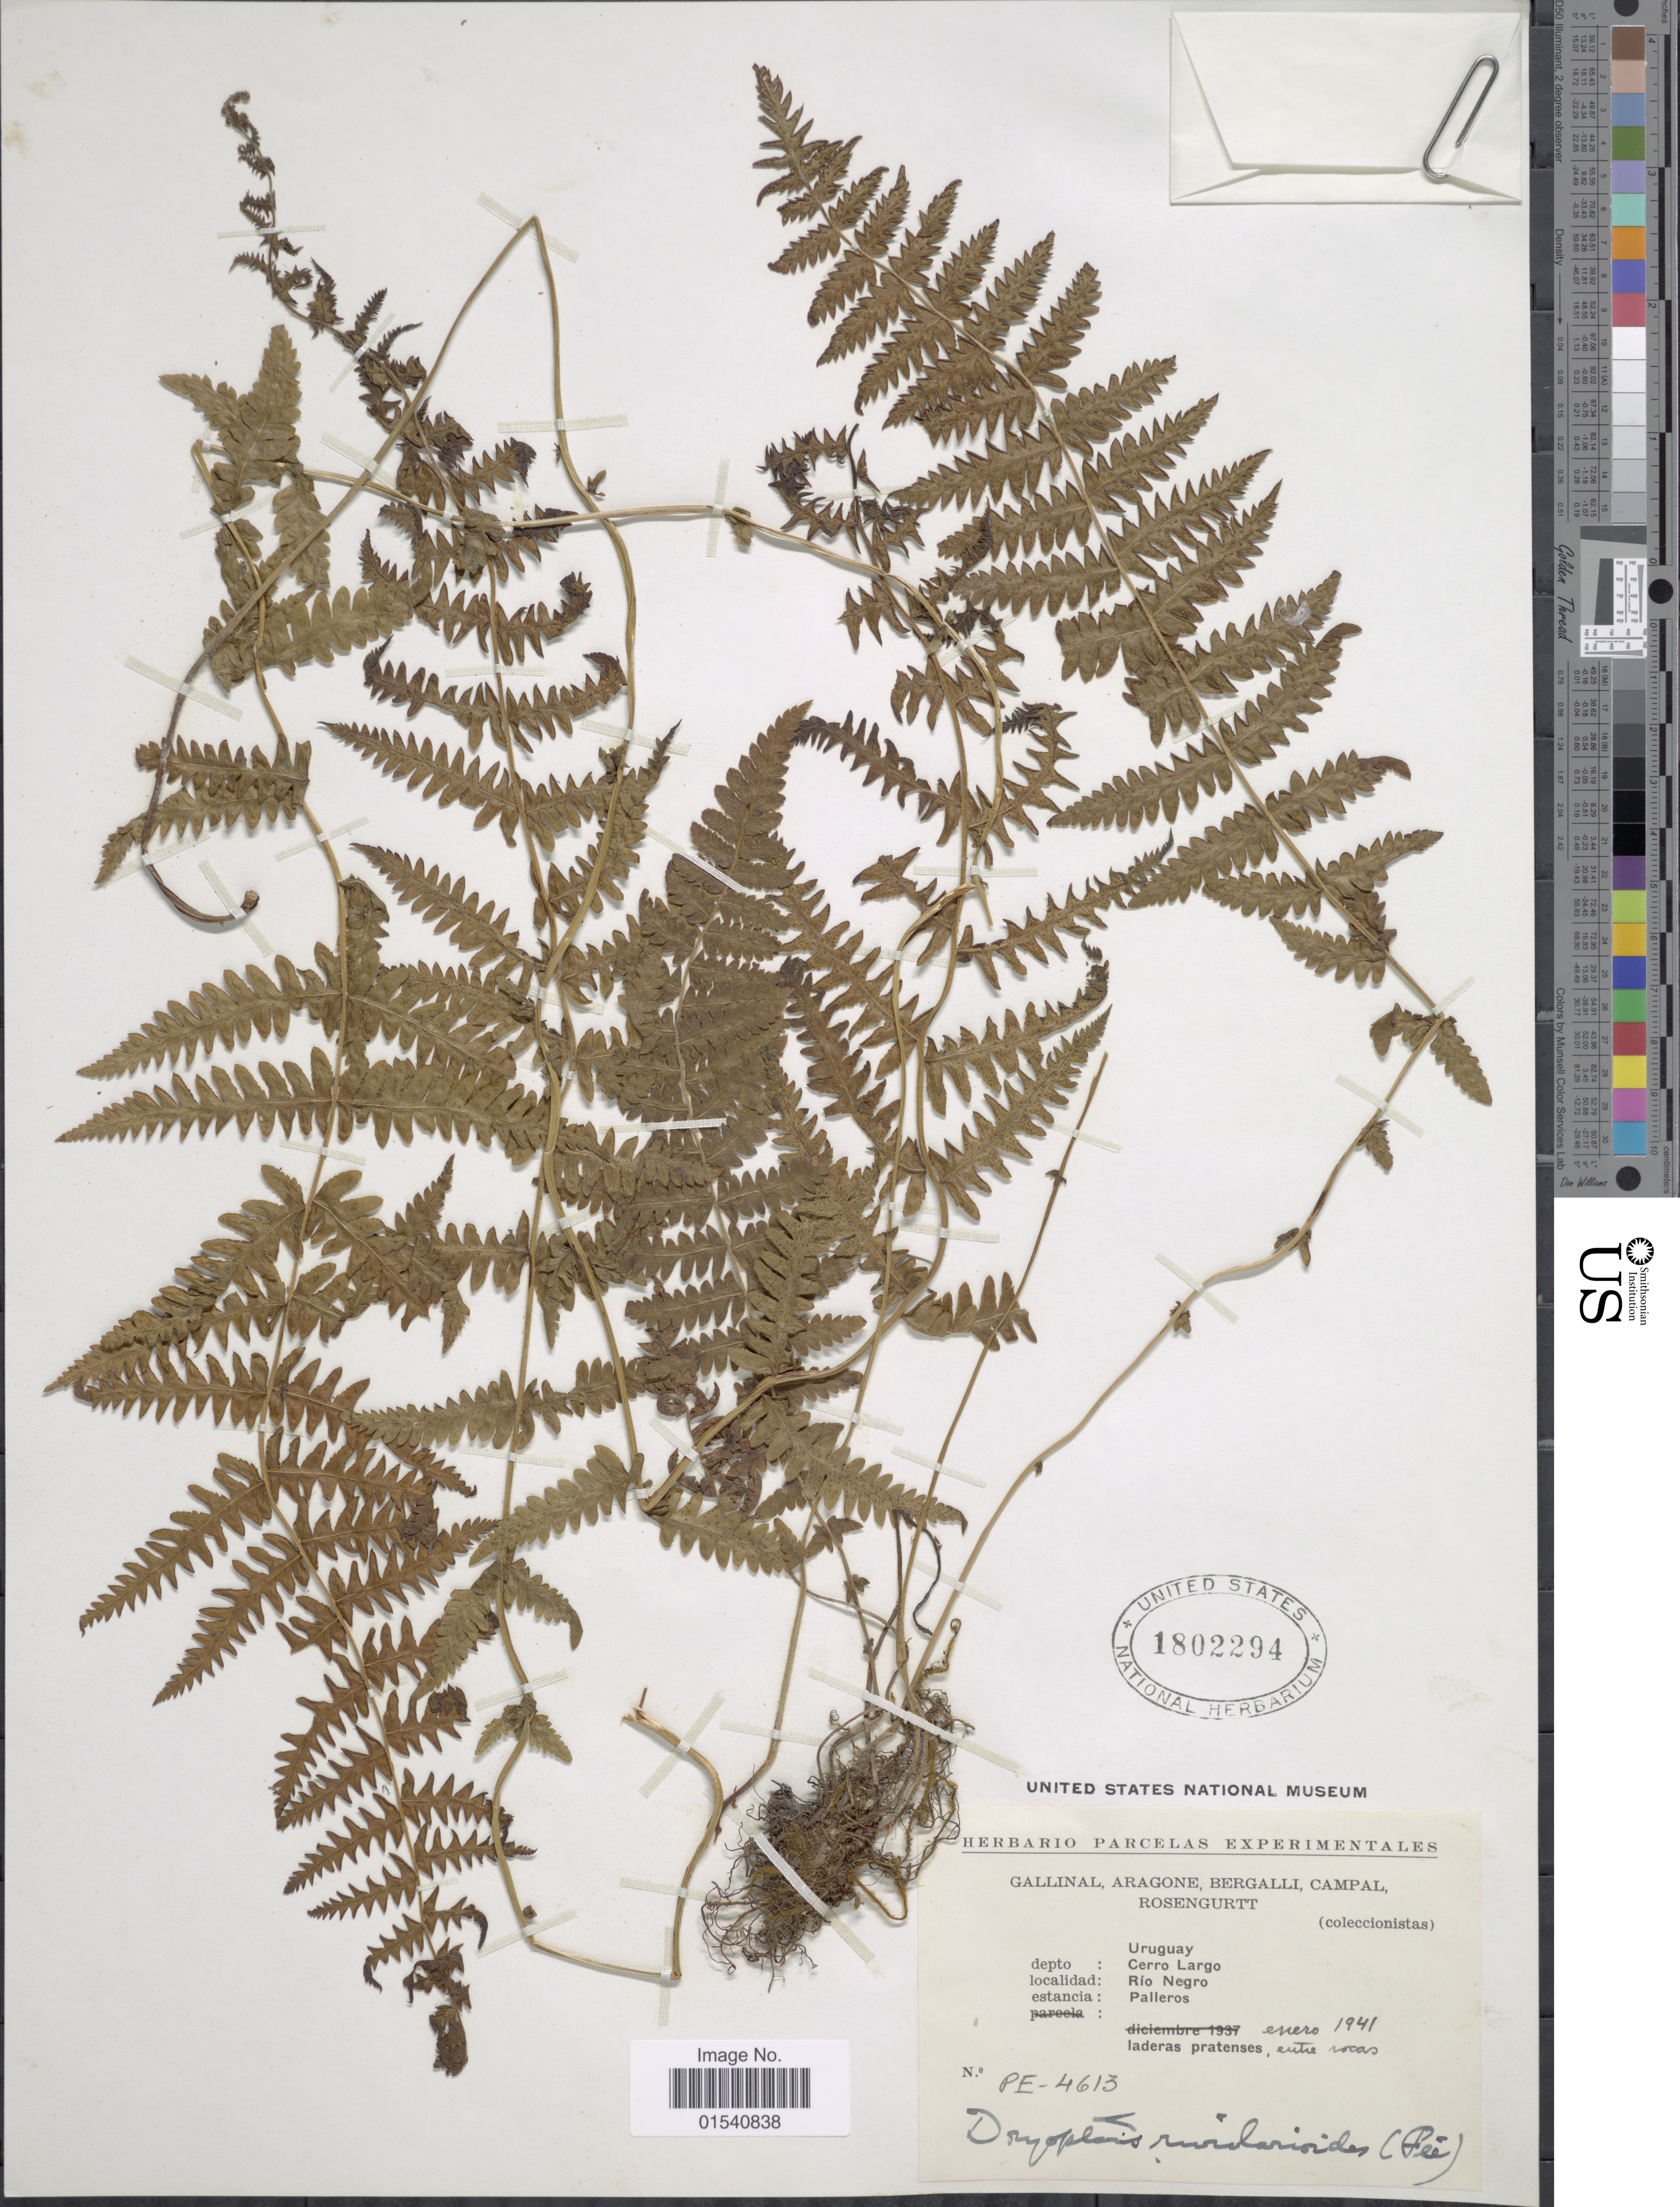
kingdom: Plantae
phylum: Tracheophyta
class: Polypodiopsida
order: Polypodiales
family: Thelypteridaceae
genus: Amauropelta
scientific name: Amauropelta rivularioides (Fée) comb. nov., ined 2015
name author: (Fée)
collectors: -. Gallinal, -- Aragone, -- Bergalli, -- Campal & Rosengurtt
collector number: PE-4613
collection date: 1941-01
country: Uruguay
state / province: Cerro Largo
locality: Depto: Cerro Largo, Río Negro, estancia: Palleros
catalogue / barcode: US 1802294